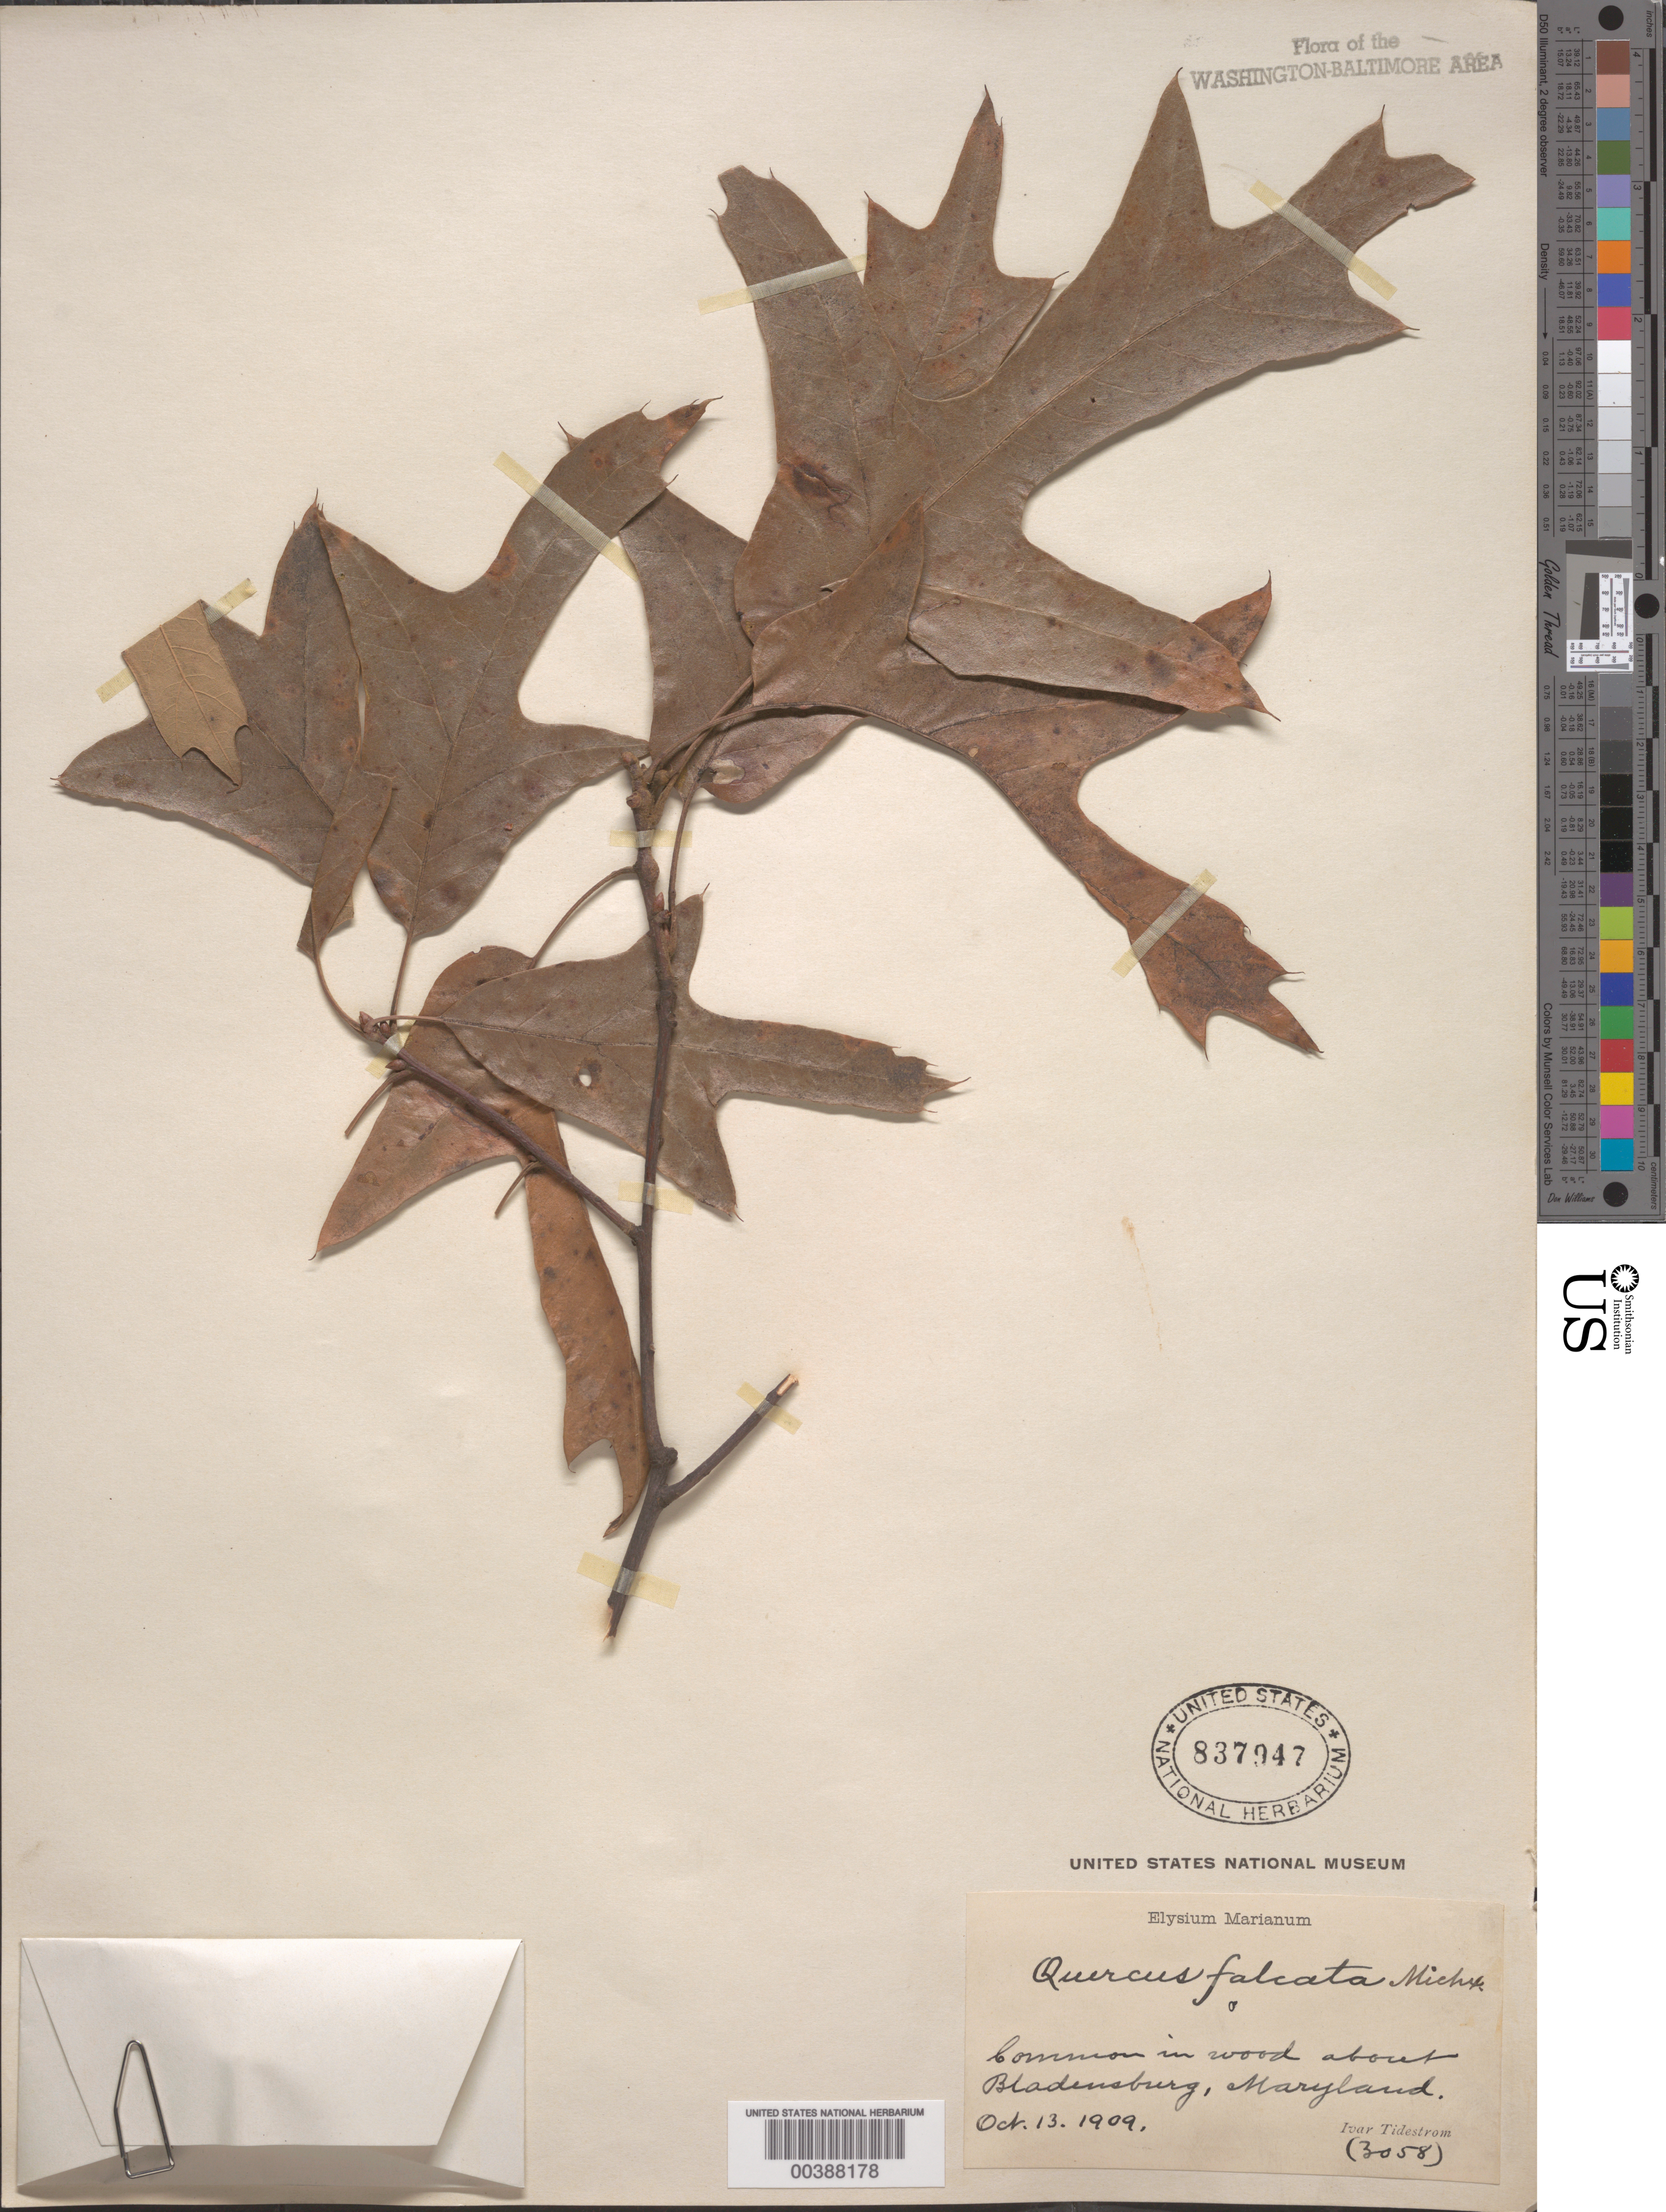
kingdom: Plantae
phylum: Tracheophyta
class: Magnoliopsida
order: Fagales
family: Fagaceae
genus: Quercus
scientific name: Quercus falcata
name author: Michx.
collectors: I. F. Tidestrom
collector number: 3058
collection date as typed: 13 Oct 1909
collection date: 1909-10-13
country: United States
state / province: Maryland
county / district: Prince George's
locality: Bladensburg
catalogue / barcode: US 837947